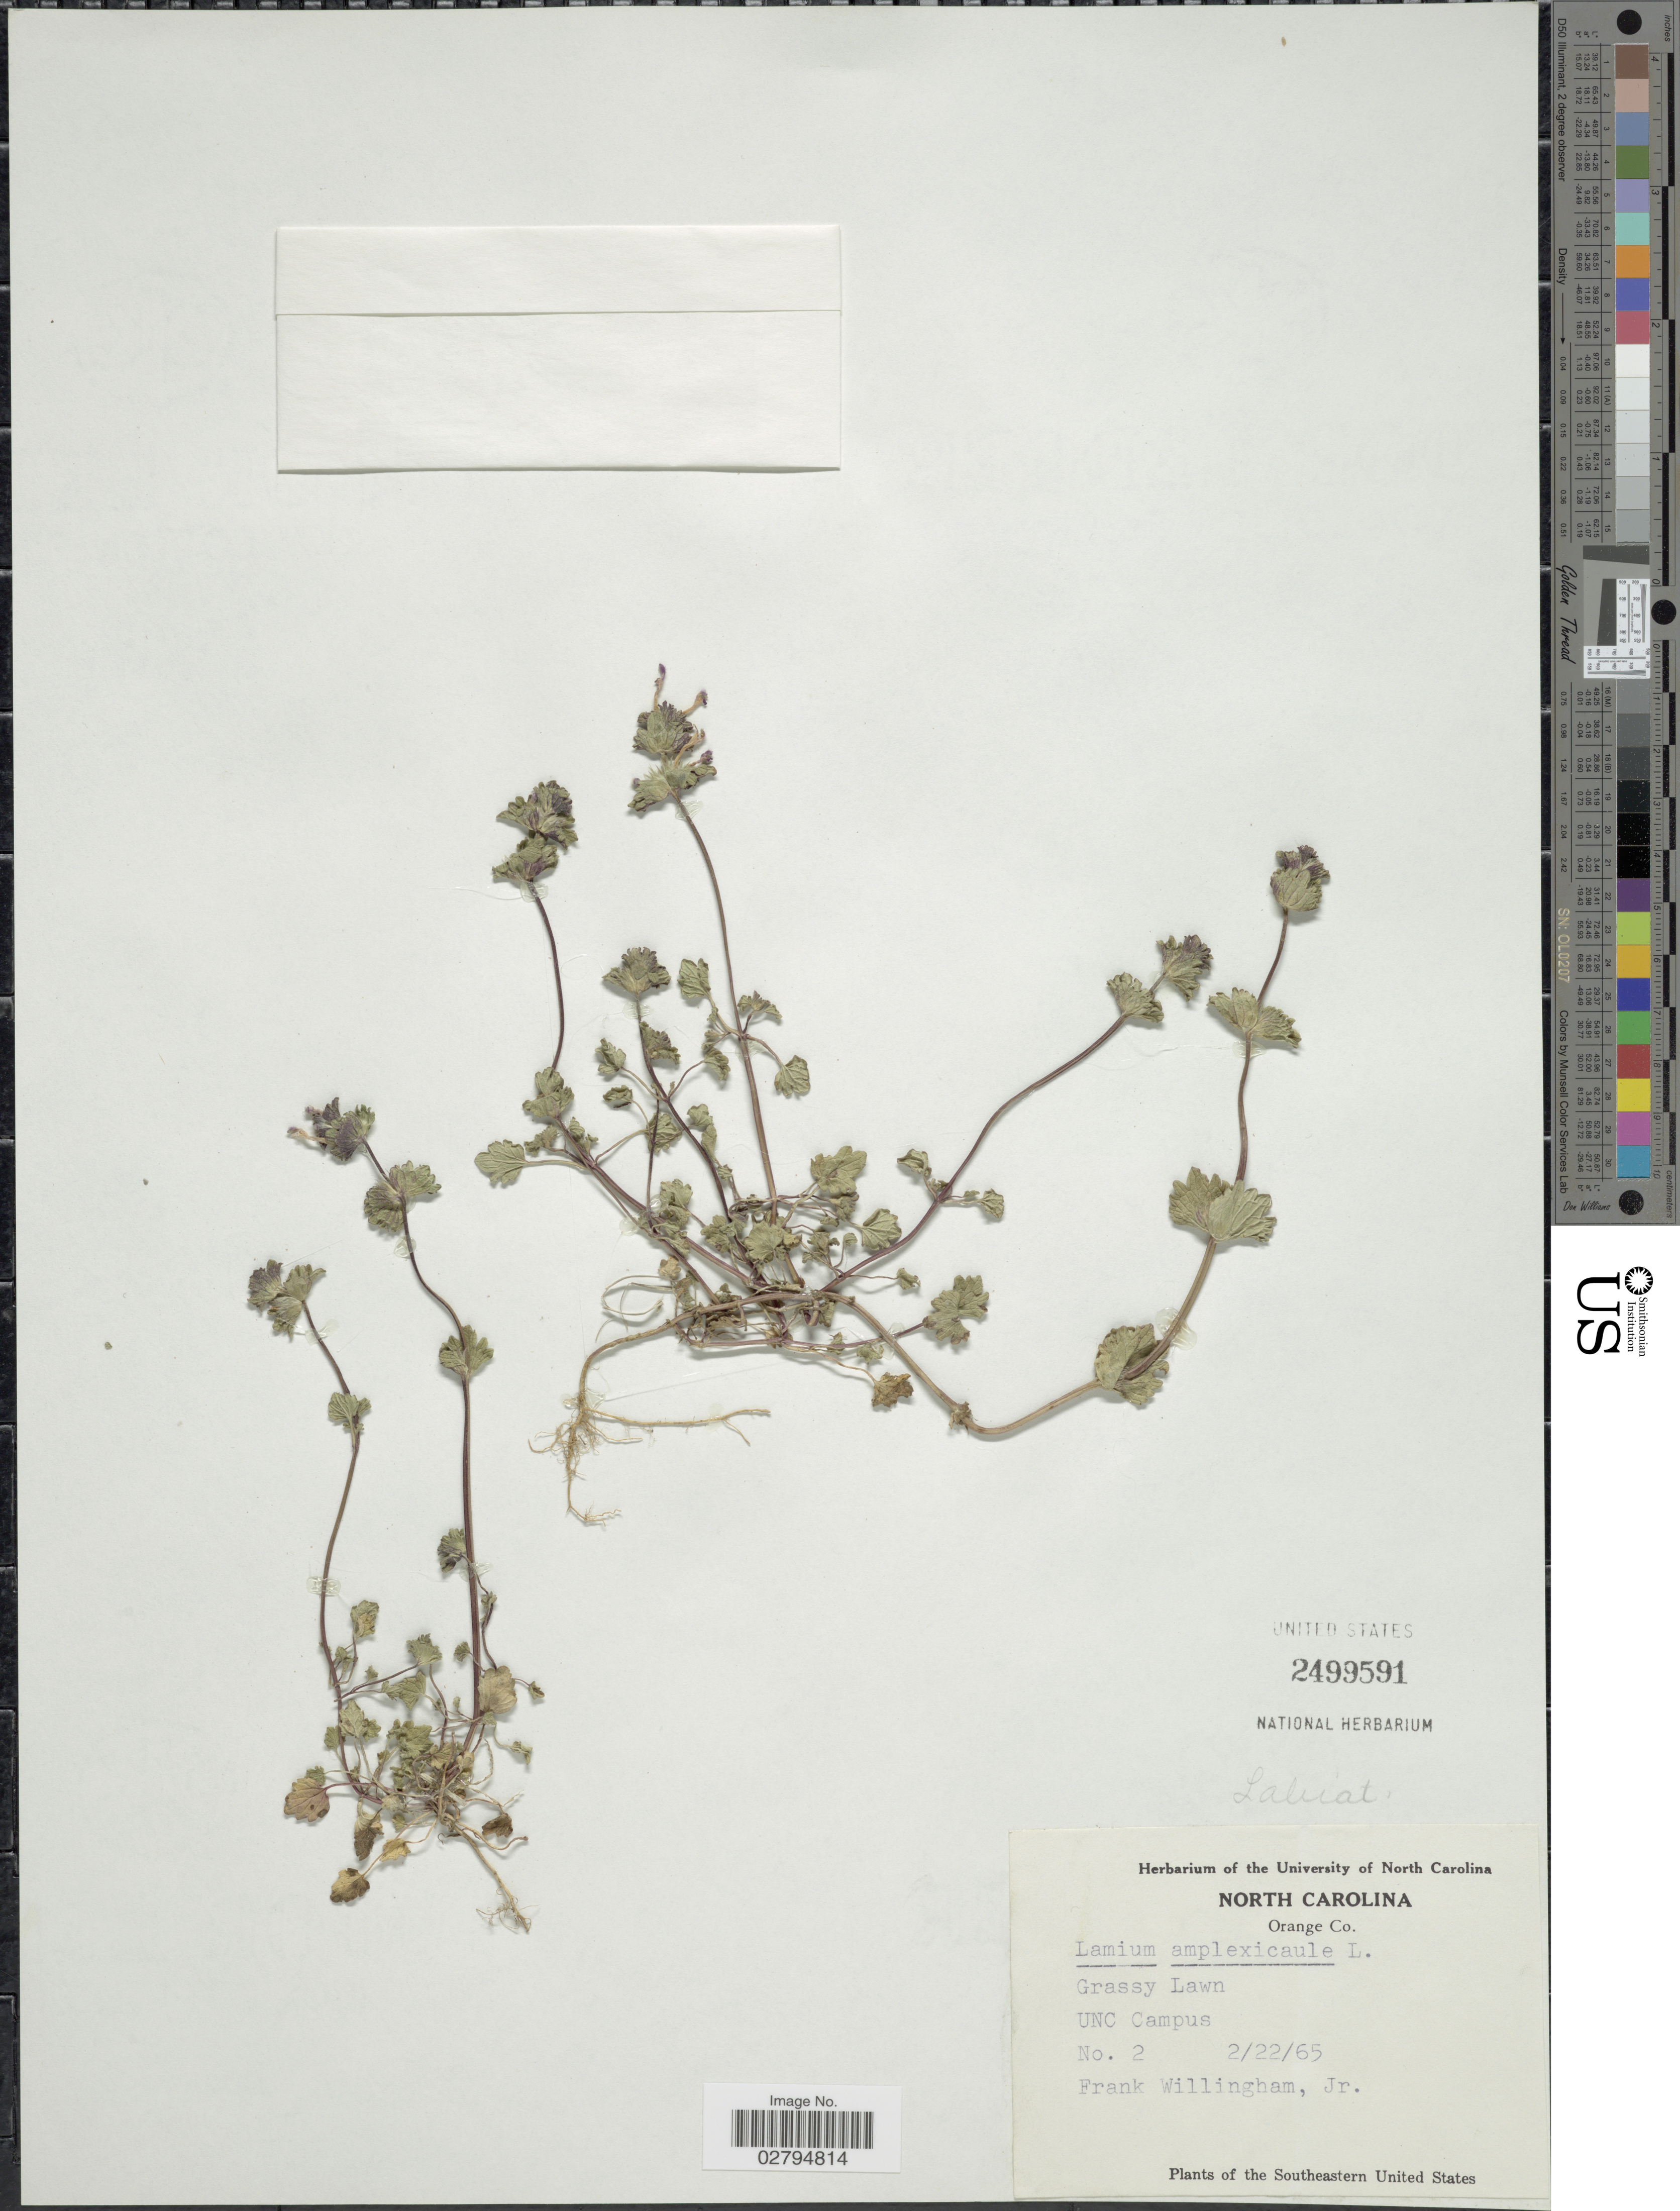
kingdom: Plantae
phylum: Tracheophyta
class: Magnoliopsida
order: Lamiales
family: Lamiaceae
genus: Lamium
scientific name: Lamium amplexicaule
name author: L.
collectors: F. Willingham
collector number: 2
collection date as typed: Transcribed d/m/y: 22/2/65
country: United States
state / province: North Carolina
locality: Orange Co. UNC Campus.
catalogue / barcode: US 2499591